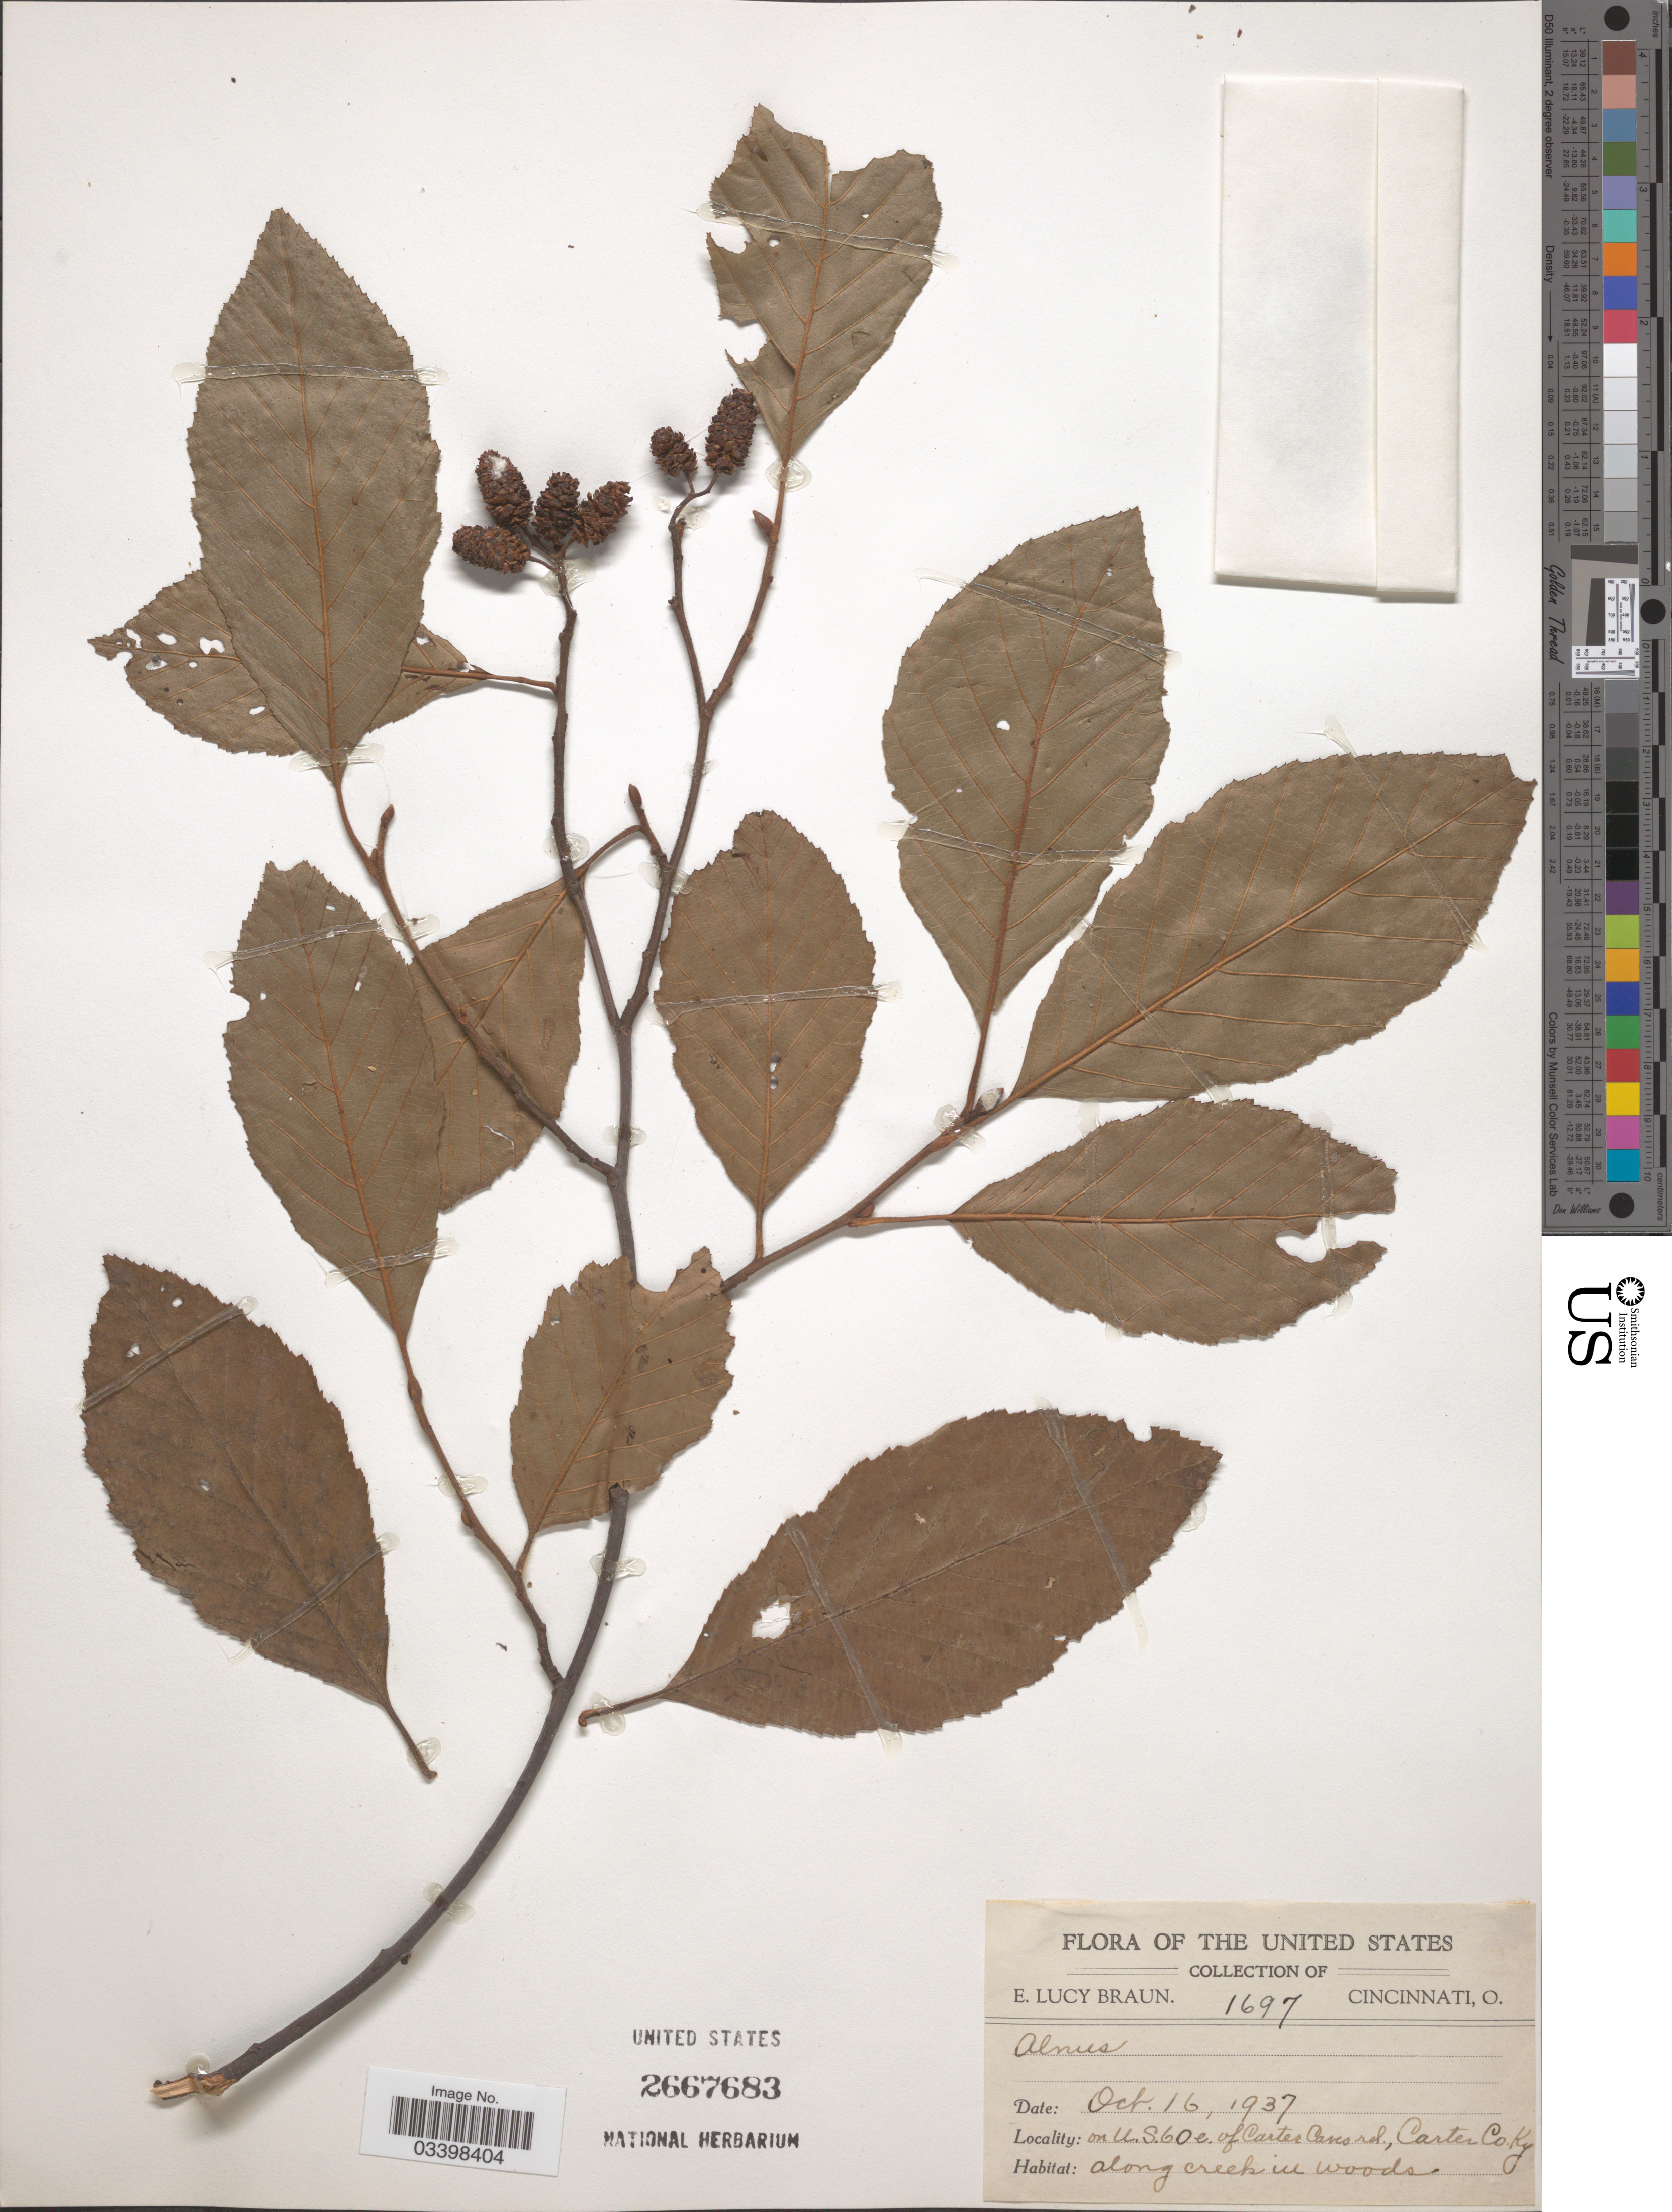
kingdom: Plantae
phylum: Tracheophyta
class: Magnoliopsida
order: Fagales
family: Betulaceae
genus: Alnus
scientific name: Alnus serrulata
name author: (Aiton) Willd.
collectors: E. L. Braun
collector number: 1697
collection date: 1937-10-16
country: United States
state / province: Kentucky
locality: On U.S. 60 e. of Carter Caves rd,. Carter Co.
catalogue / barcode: US 2667683